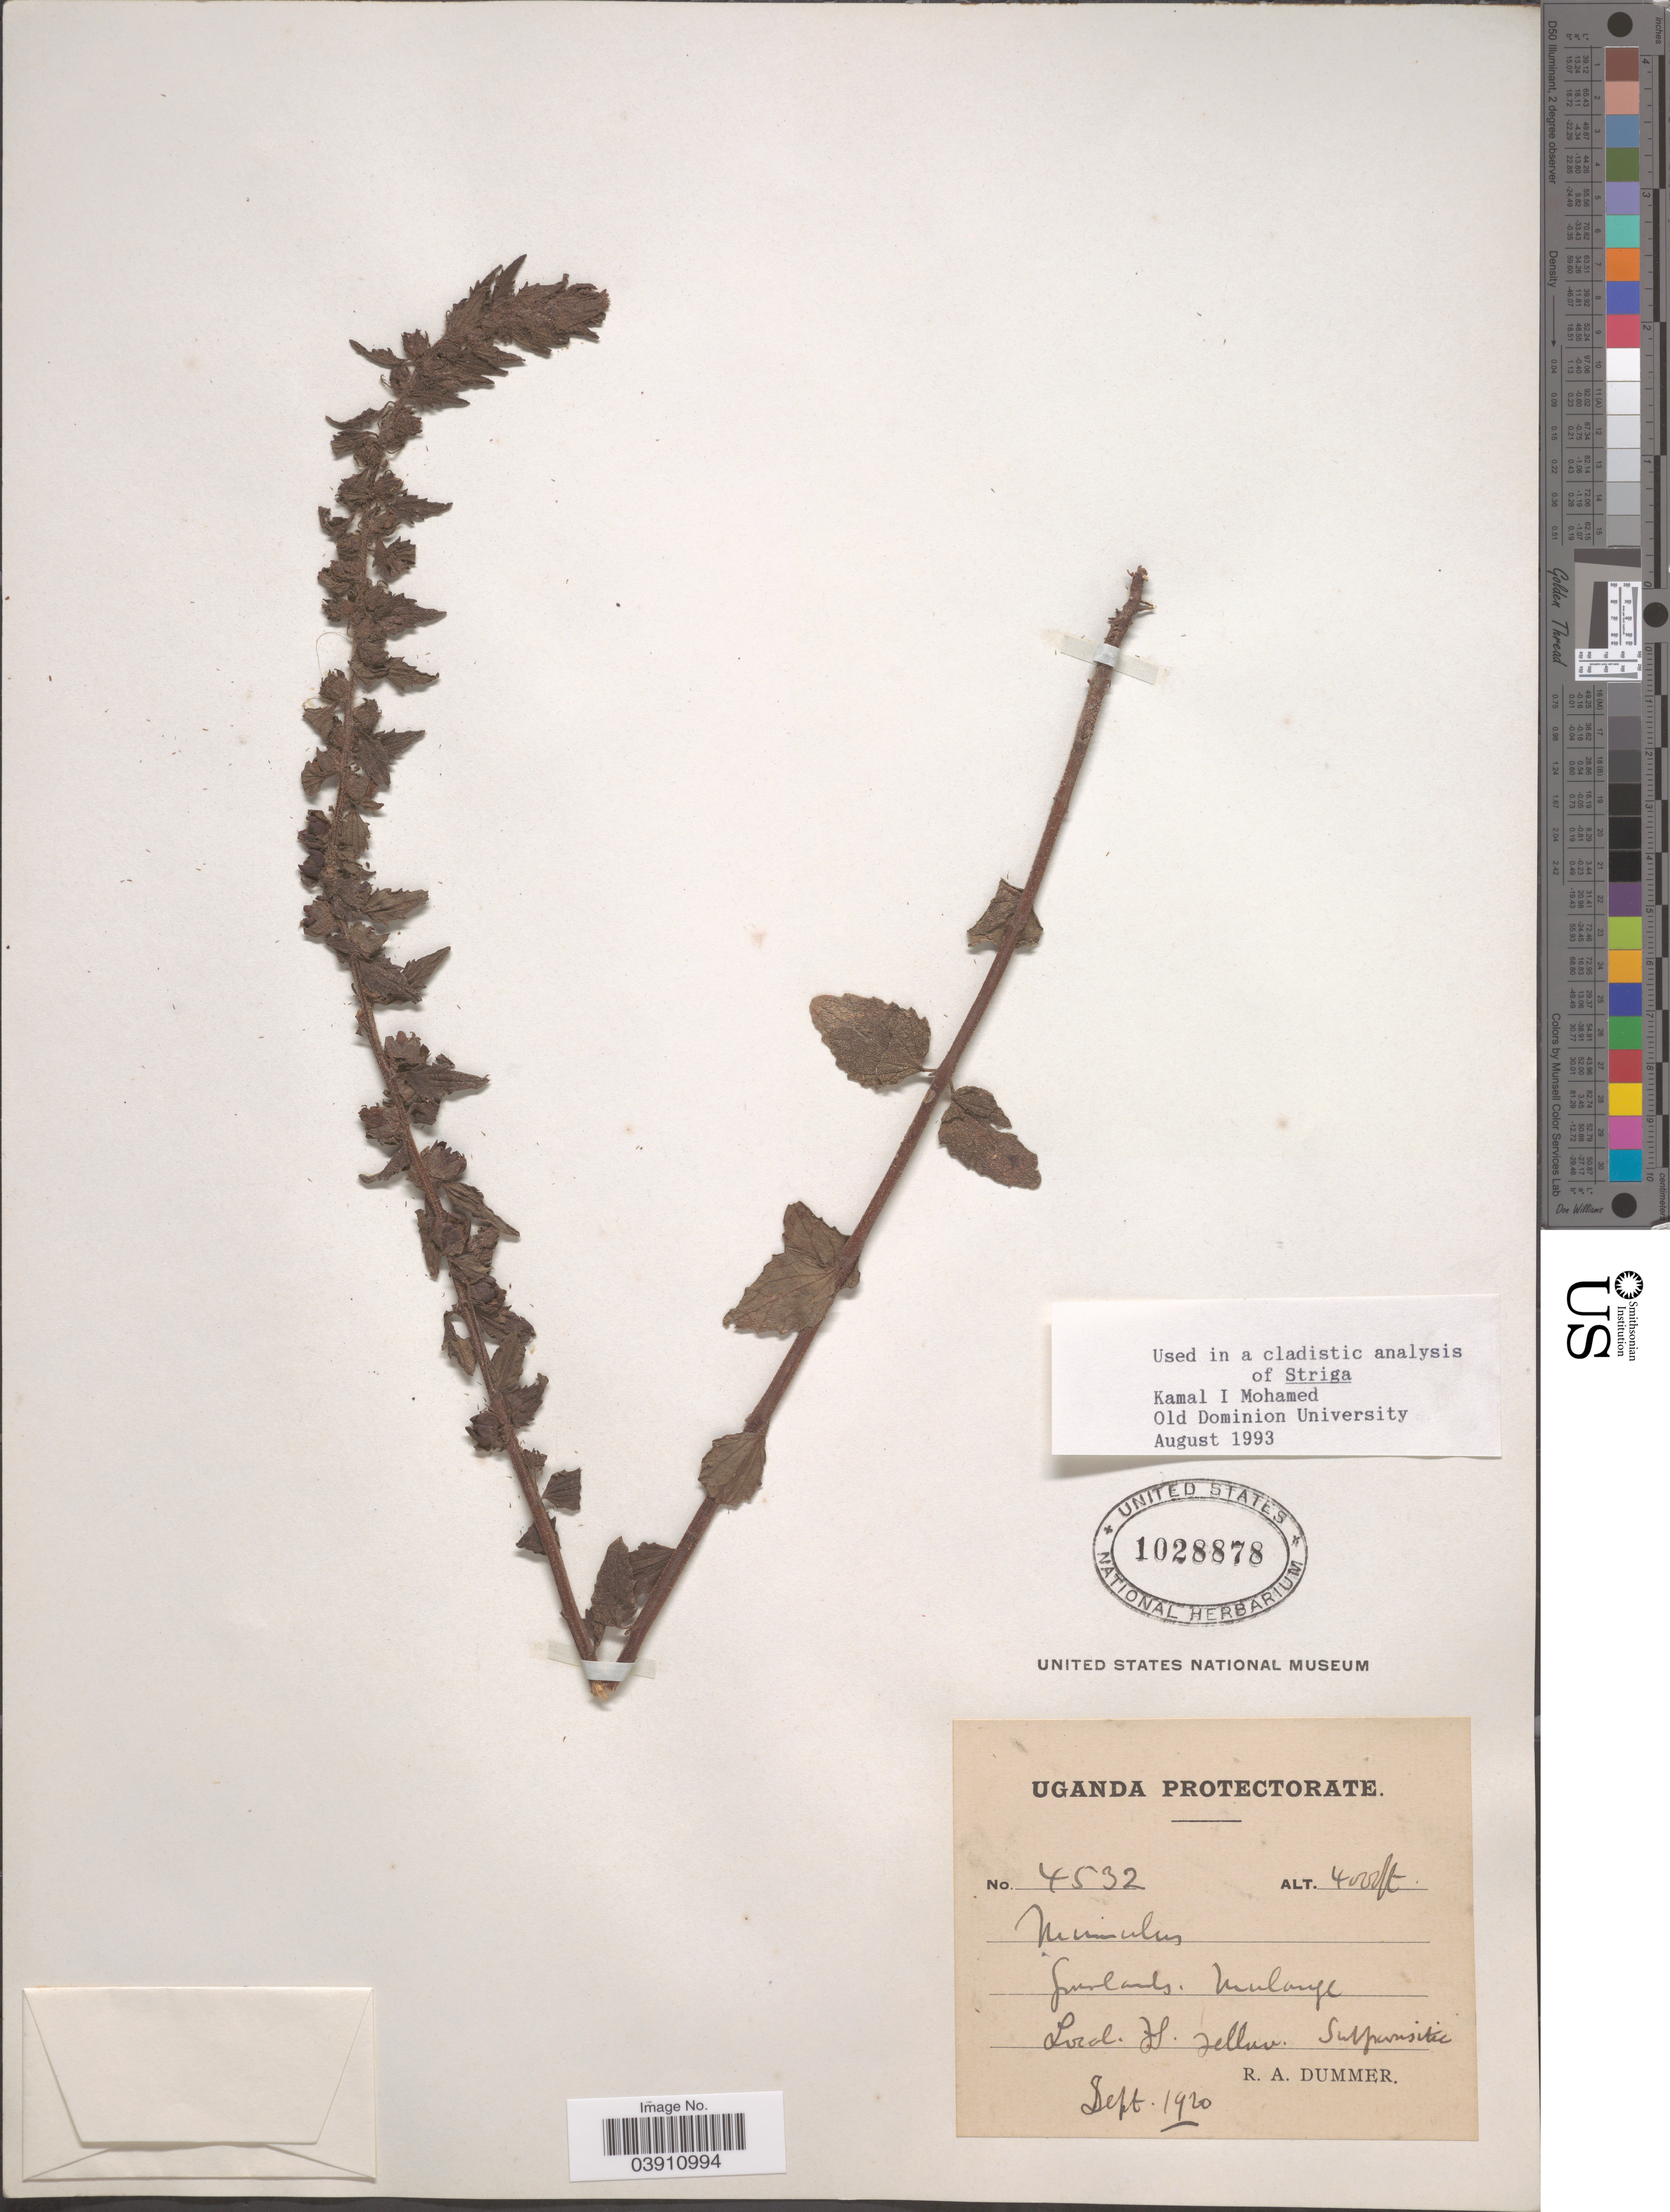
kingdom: Plantae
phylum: Tracheophyta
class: Magnoliopsida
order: Lamiales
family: Orobanchaceae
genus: Striga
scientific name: Striga sp.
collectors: R. Dümmer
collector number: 4532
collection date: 1920-09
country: Uganda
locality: Uganda Protectorate. Mulange.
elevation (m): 1219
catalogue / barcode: US 1028878